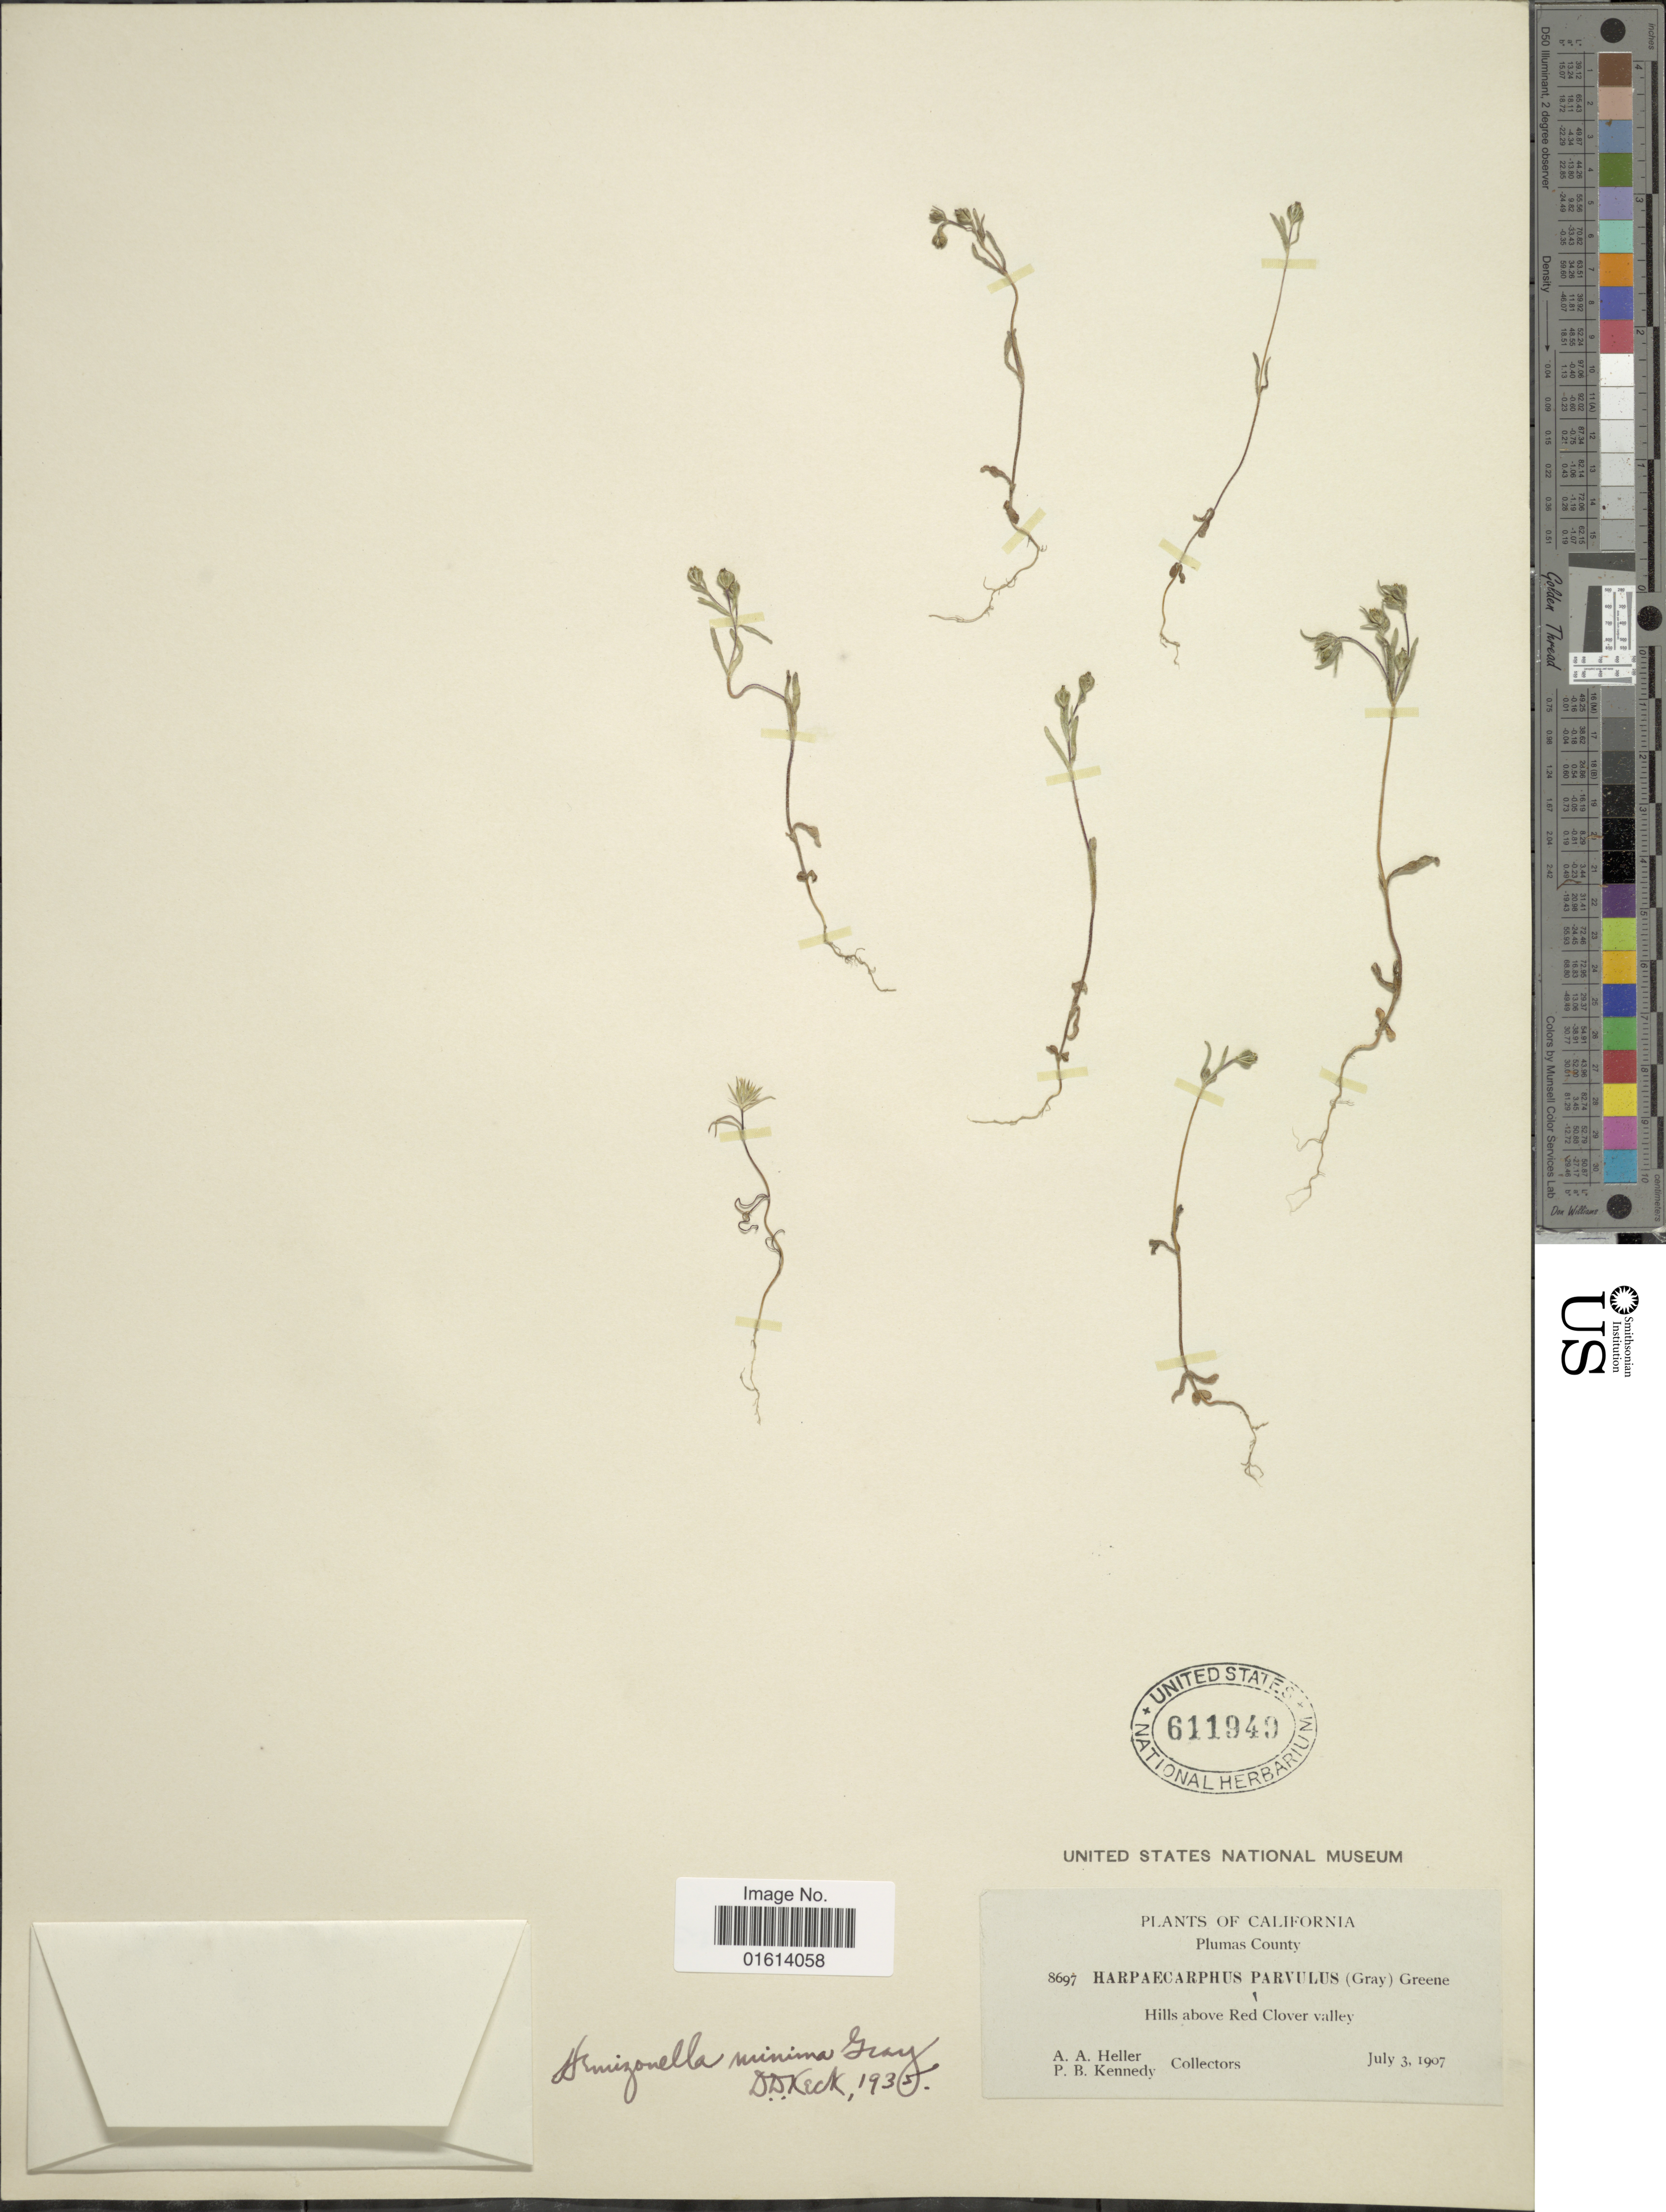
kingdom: Plantae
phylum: Tracheophyta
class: Magnoliopsida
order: Asterales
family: Asteraceae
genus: Hemizonella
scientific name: Hemizonella minima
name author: (A. Gray) A. Gray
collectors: A. A. Heller & P. B. Kennedy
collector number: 8697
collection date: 1907-07-03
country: United States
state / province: California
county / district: Plumas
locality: Plumas County, hills above Red Clover valley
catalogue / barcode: US 611949